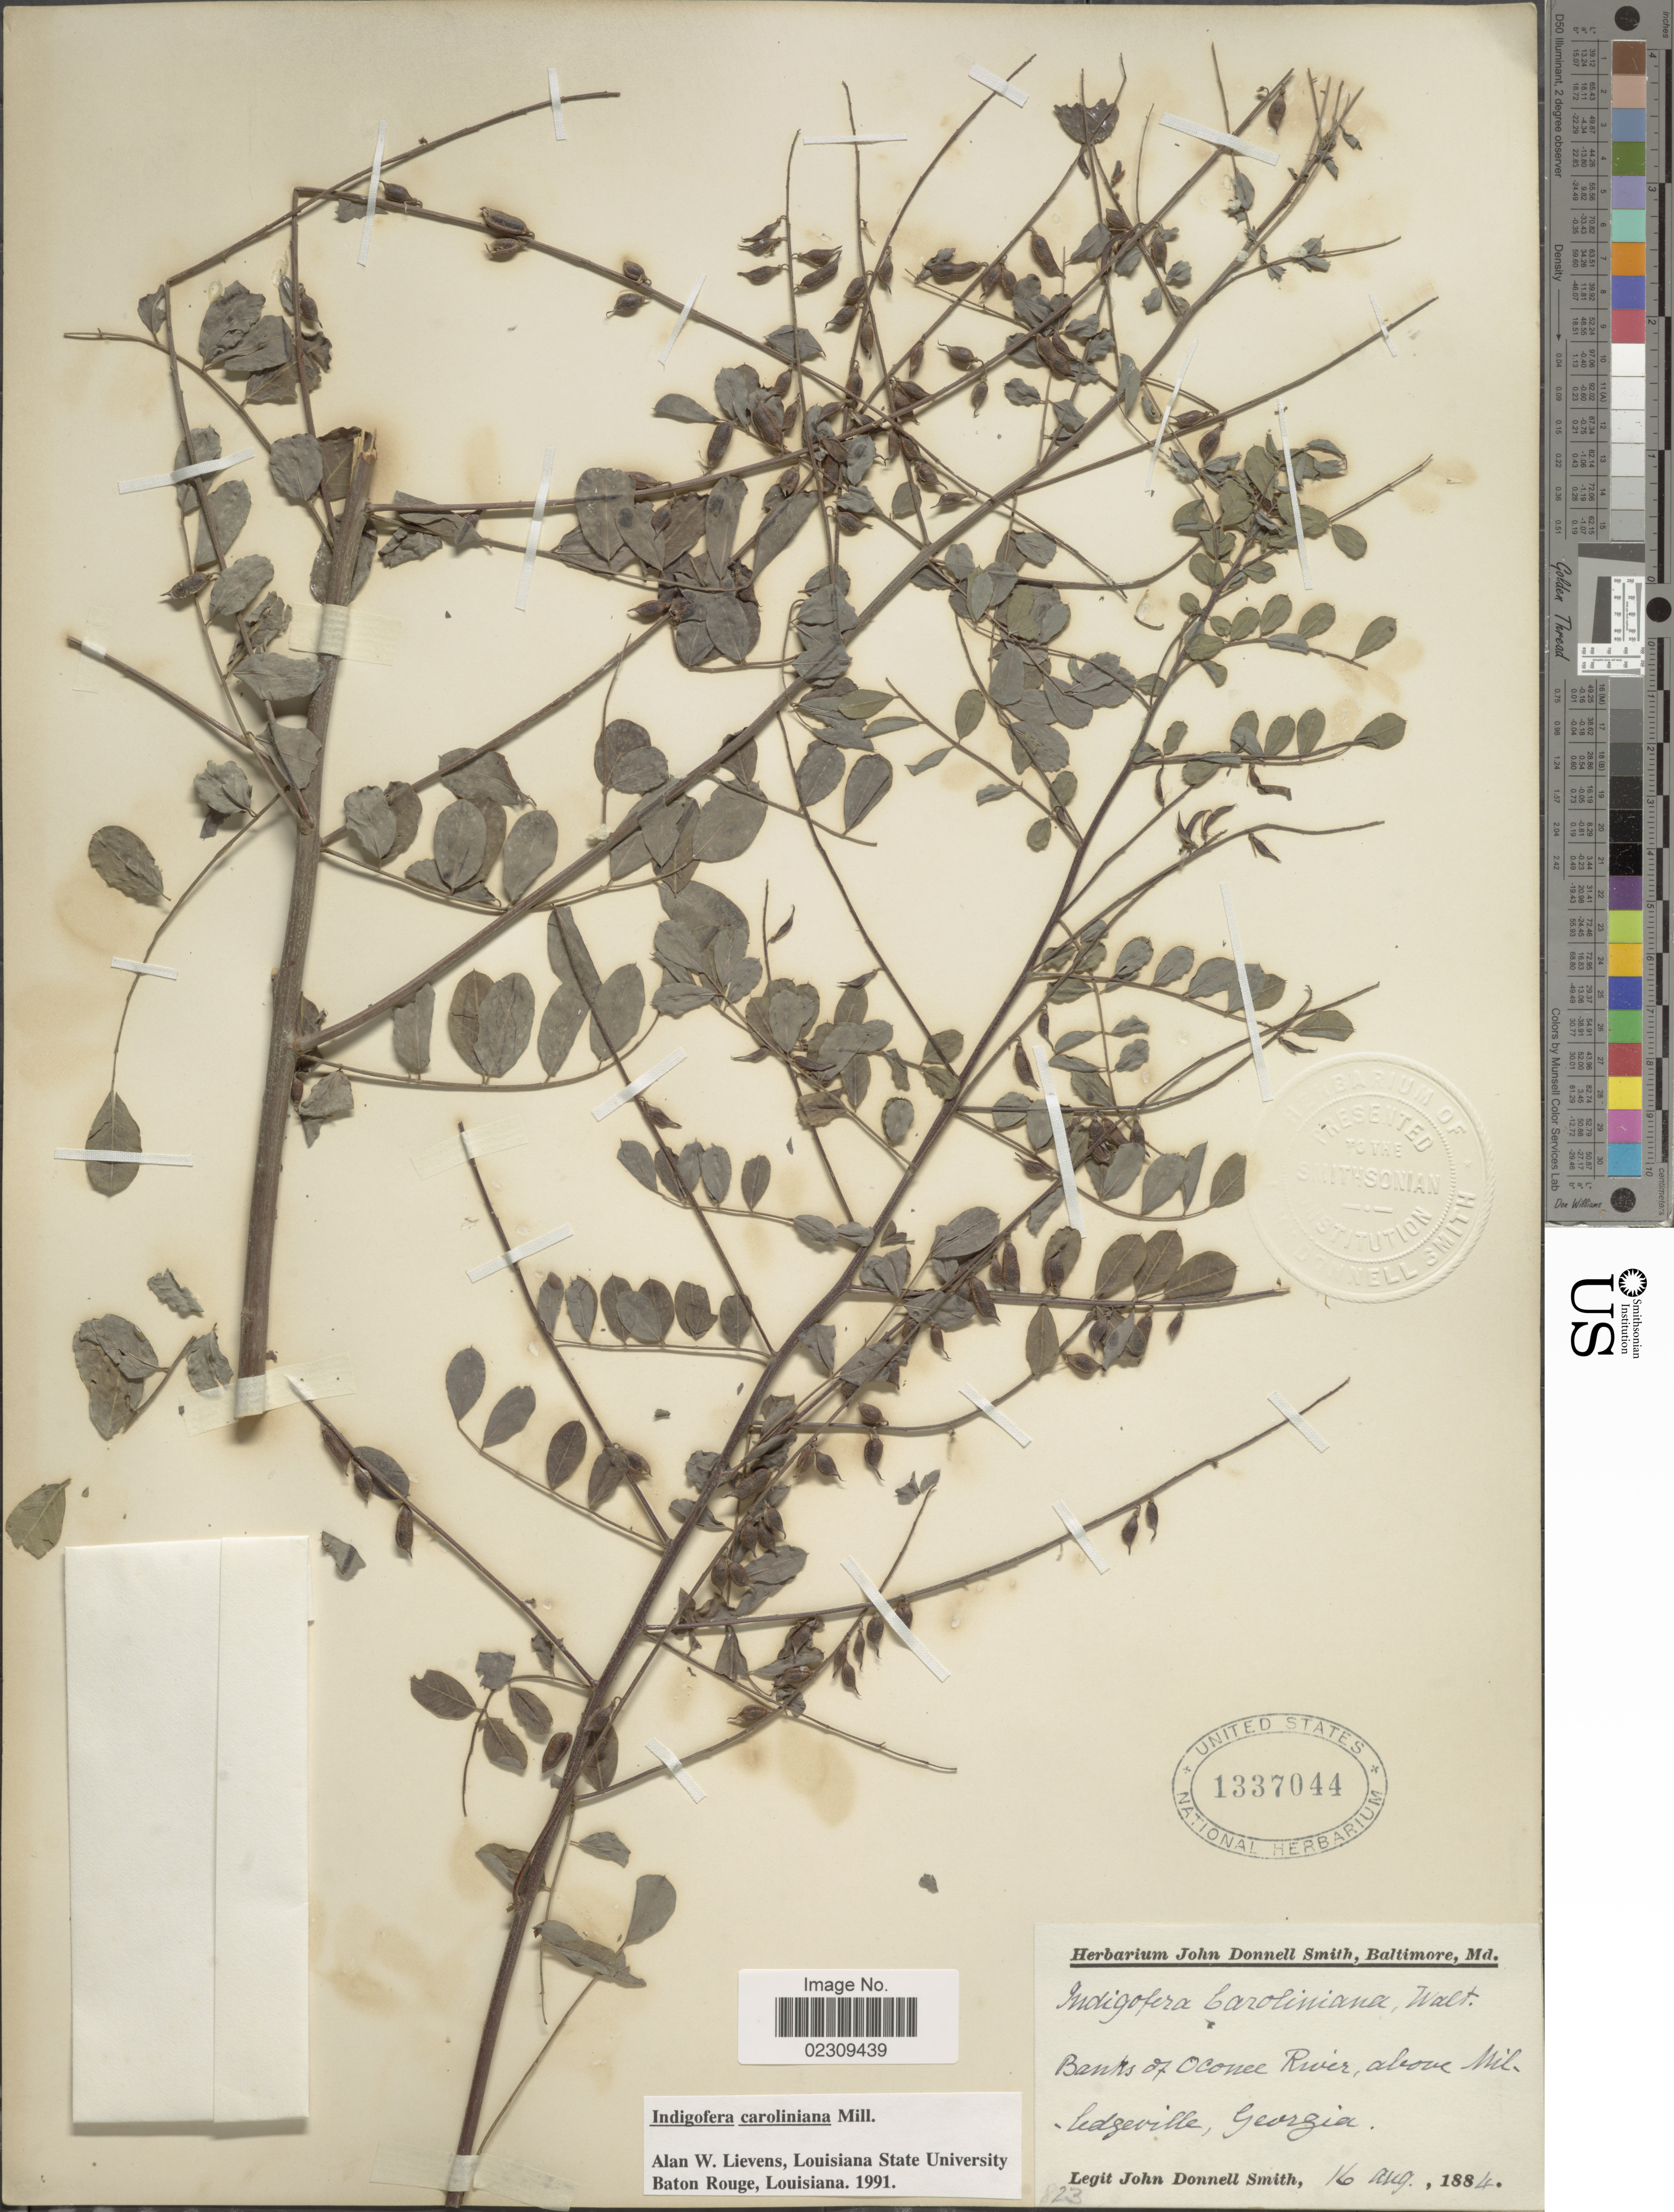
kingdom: Plantae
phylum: Tracheophyta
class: Magnoliopsida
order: Fabales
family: Fabaceae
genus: Indigofera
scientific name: Indigofera caroliniana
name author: Mill.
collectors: J. Donnell Smith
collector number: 823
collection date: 1884-08-16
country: United States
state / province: Georgia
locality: Banks of Oconee River, above Milledgeville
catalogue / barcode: US 1337044